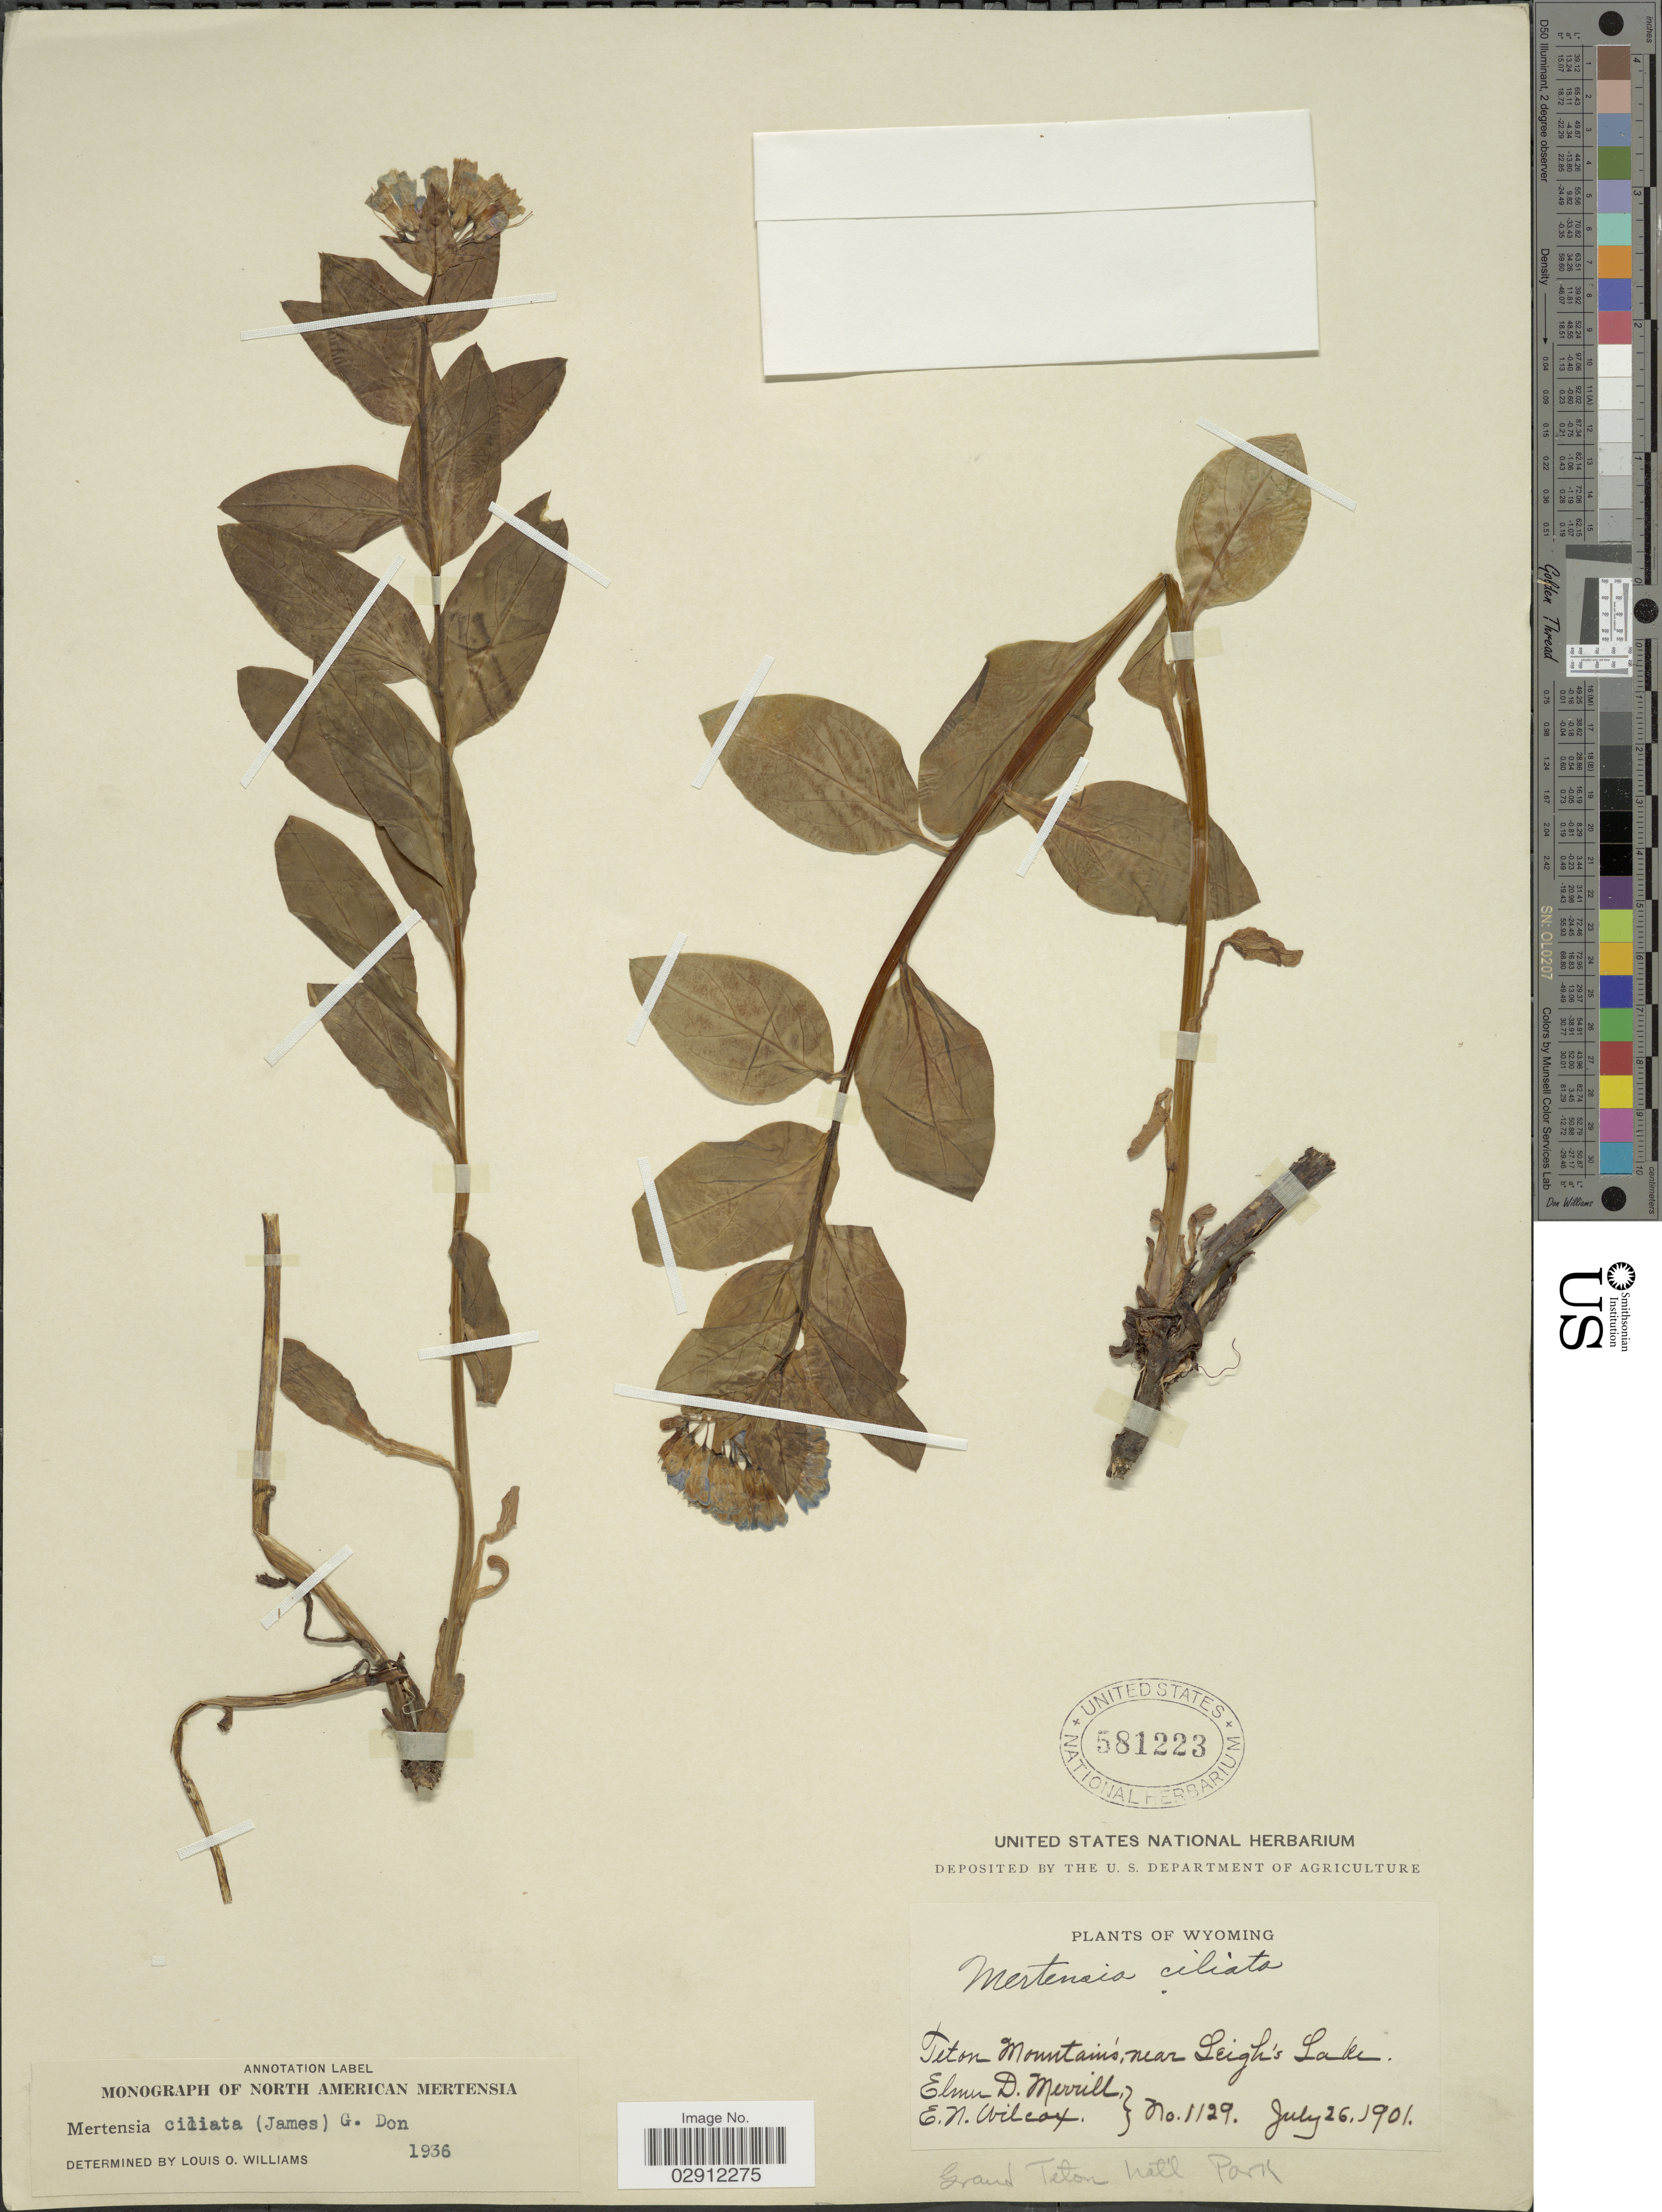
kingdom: Plantae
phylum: Tracheophyta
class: Magnoliopsida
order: Boraginales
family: Boraginaceae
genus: Mertensia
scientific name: Mertensia ciliata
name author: (James) G. Don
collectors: E. D. Merrill & E. Wilcox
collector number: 1129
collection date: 1901-07-26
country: United States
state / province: Wyoming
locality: Teton Mountain's, near Leigh's Lake. Grand Teton Nat'l Park.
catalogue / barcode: US 581223